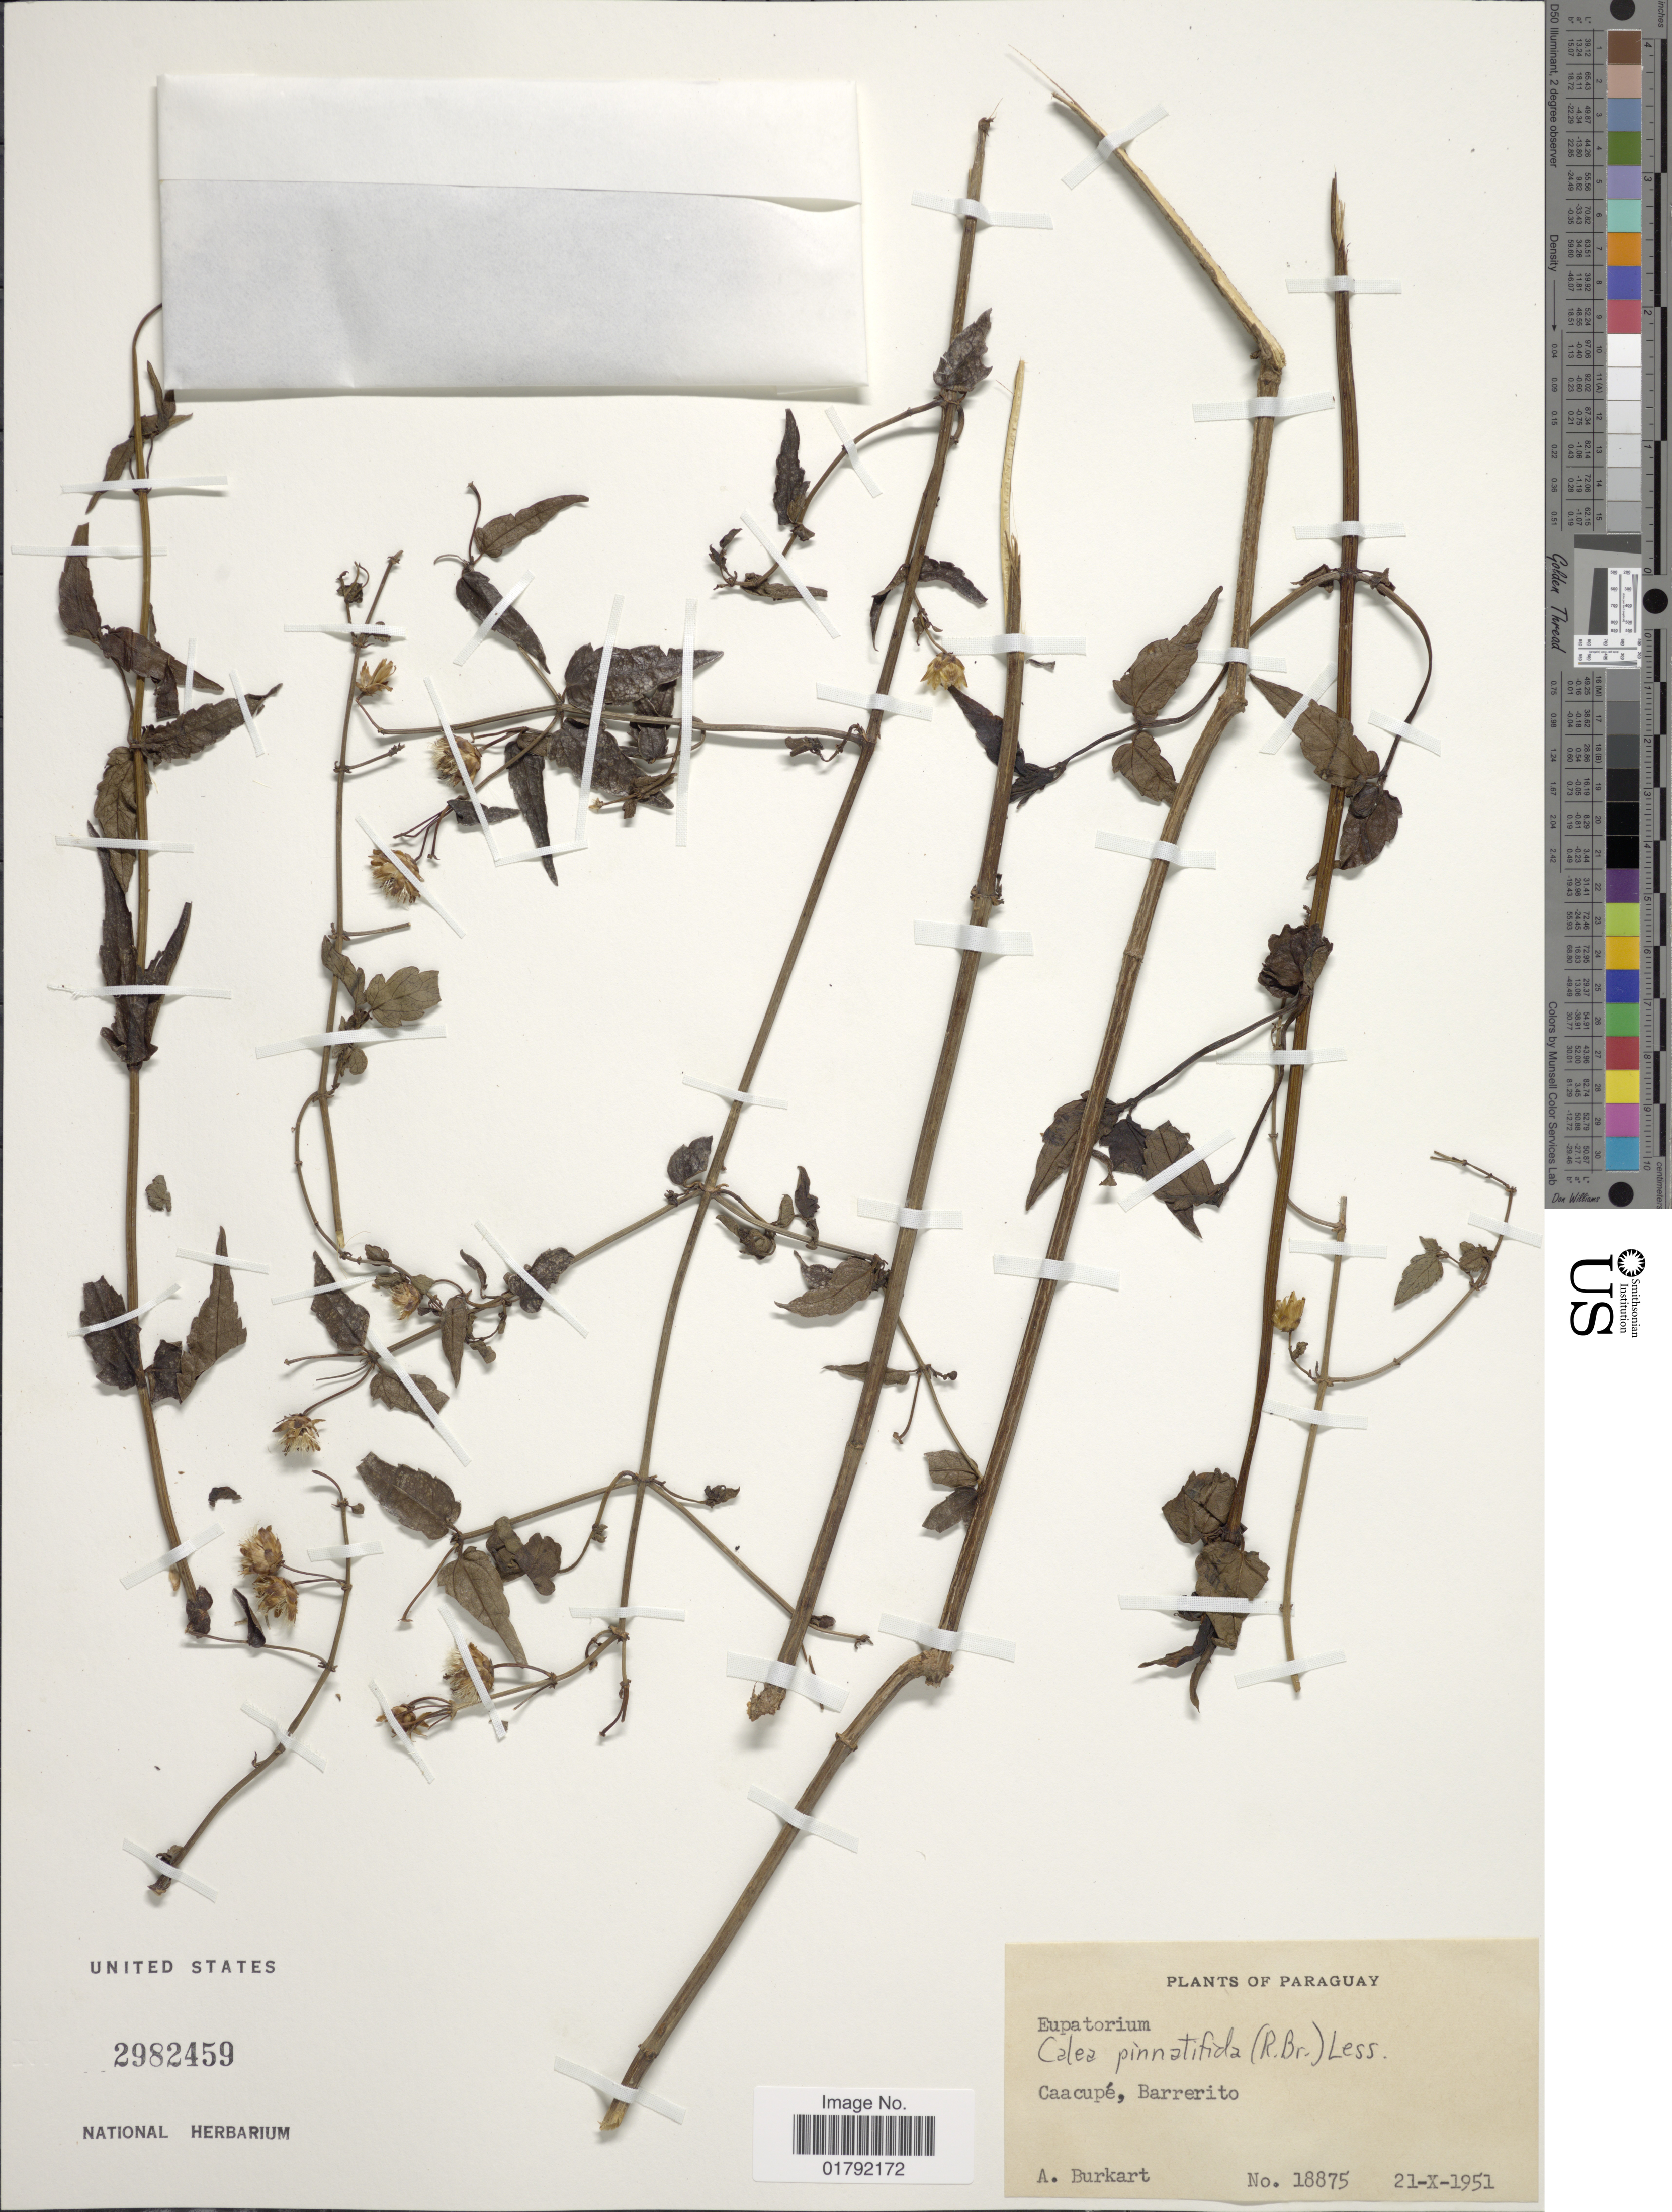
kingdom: Plantae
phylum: Tracheophyta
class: Magnoliopsida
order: Asterales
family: Asteraceae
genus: Calea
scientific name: Calea pinnatifida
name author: Banks ex Steud.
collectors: A. E. Burkart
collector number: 18875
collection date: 1951-10-21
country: Paraguay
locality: Caacupe, Barrerito.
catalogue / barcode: US 2982459